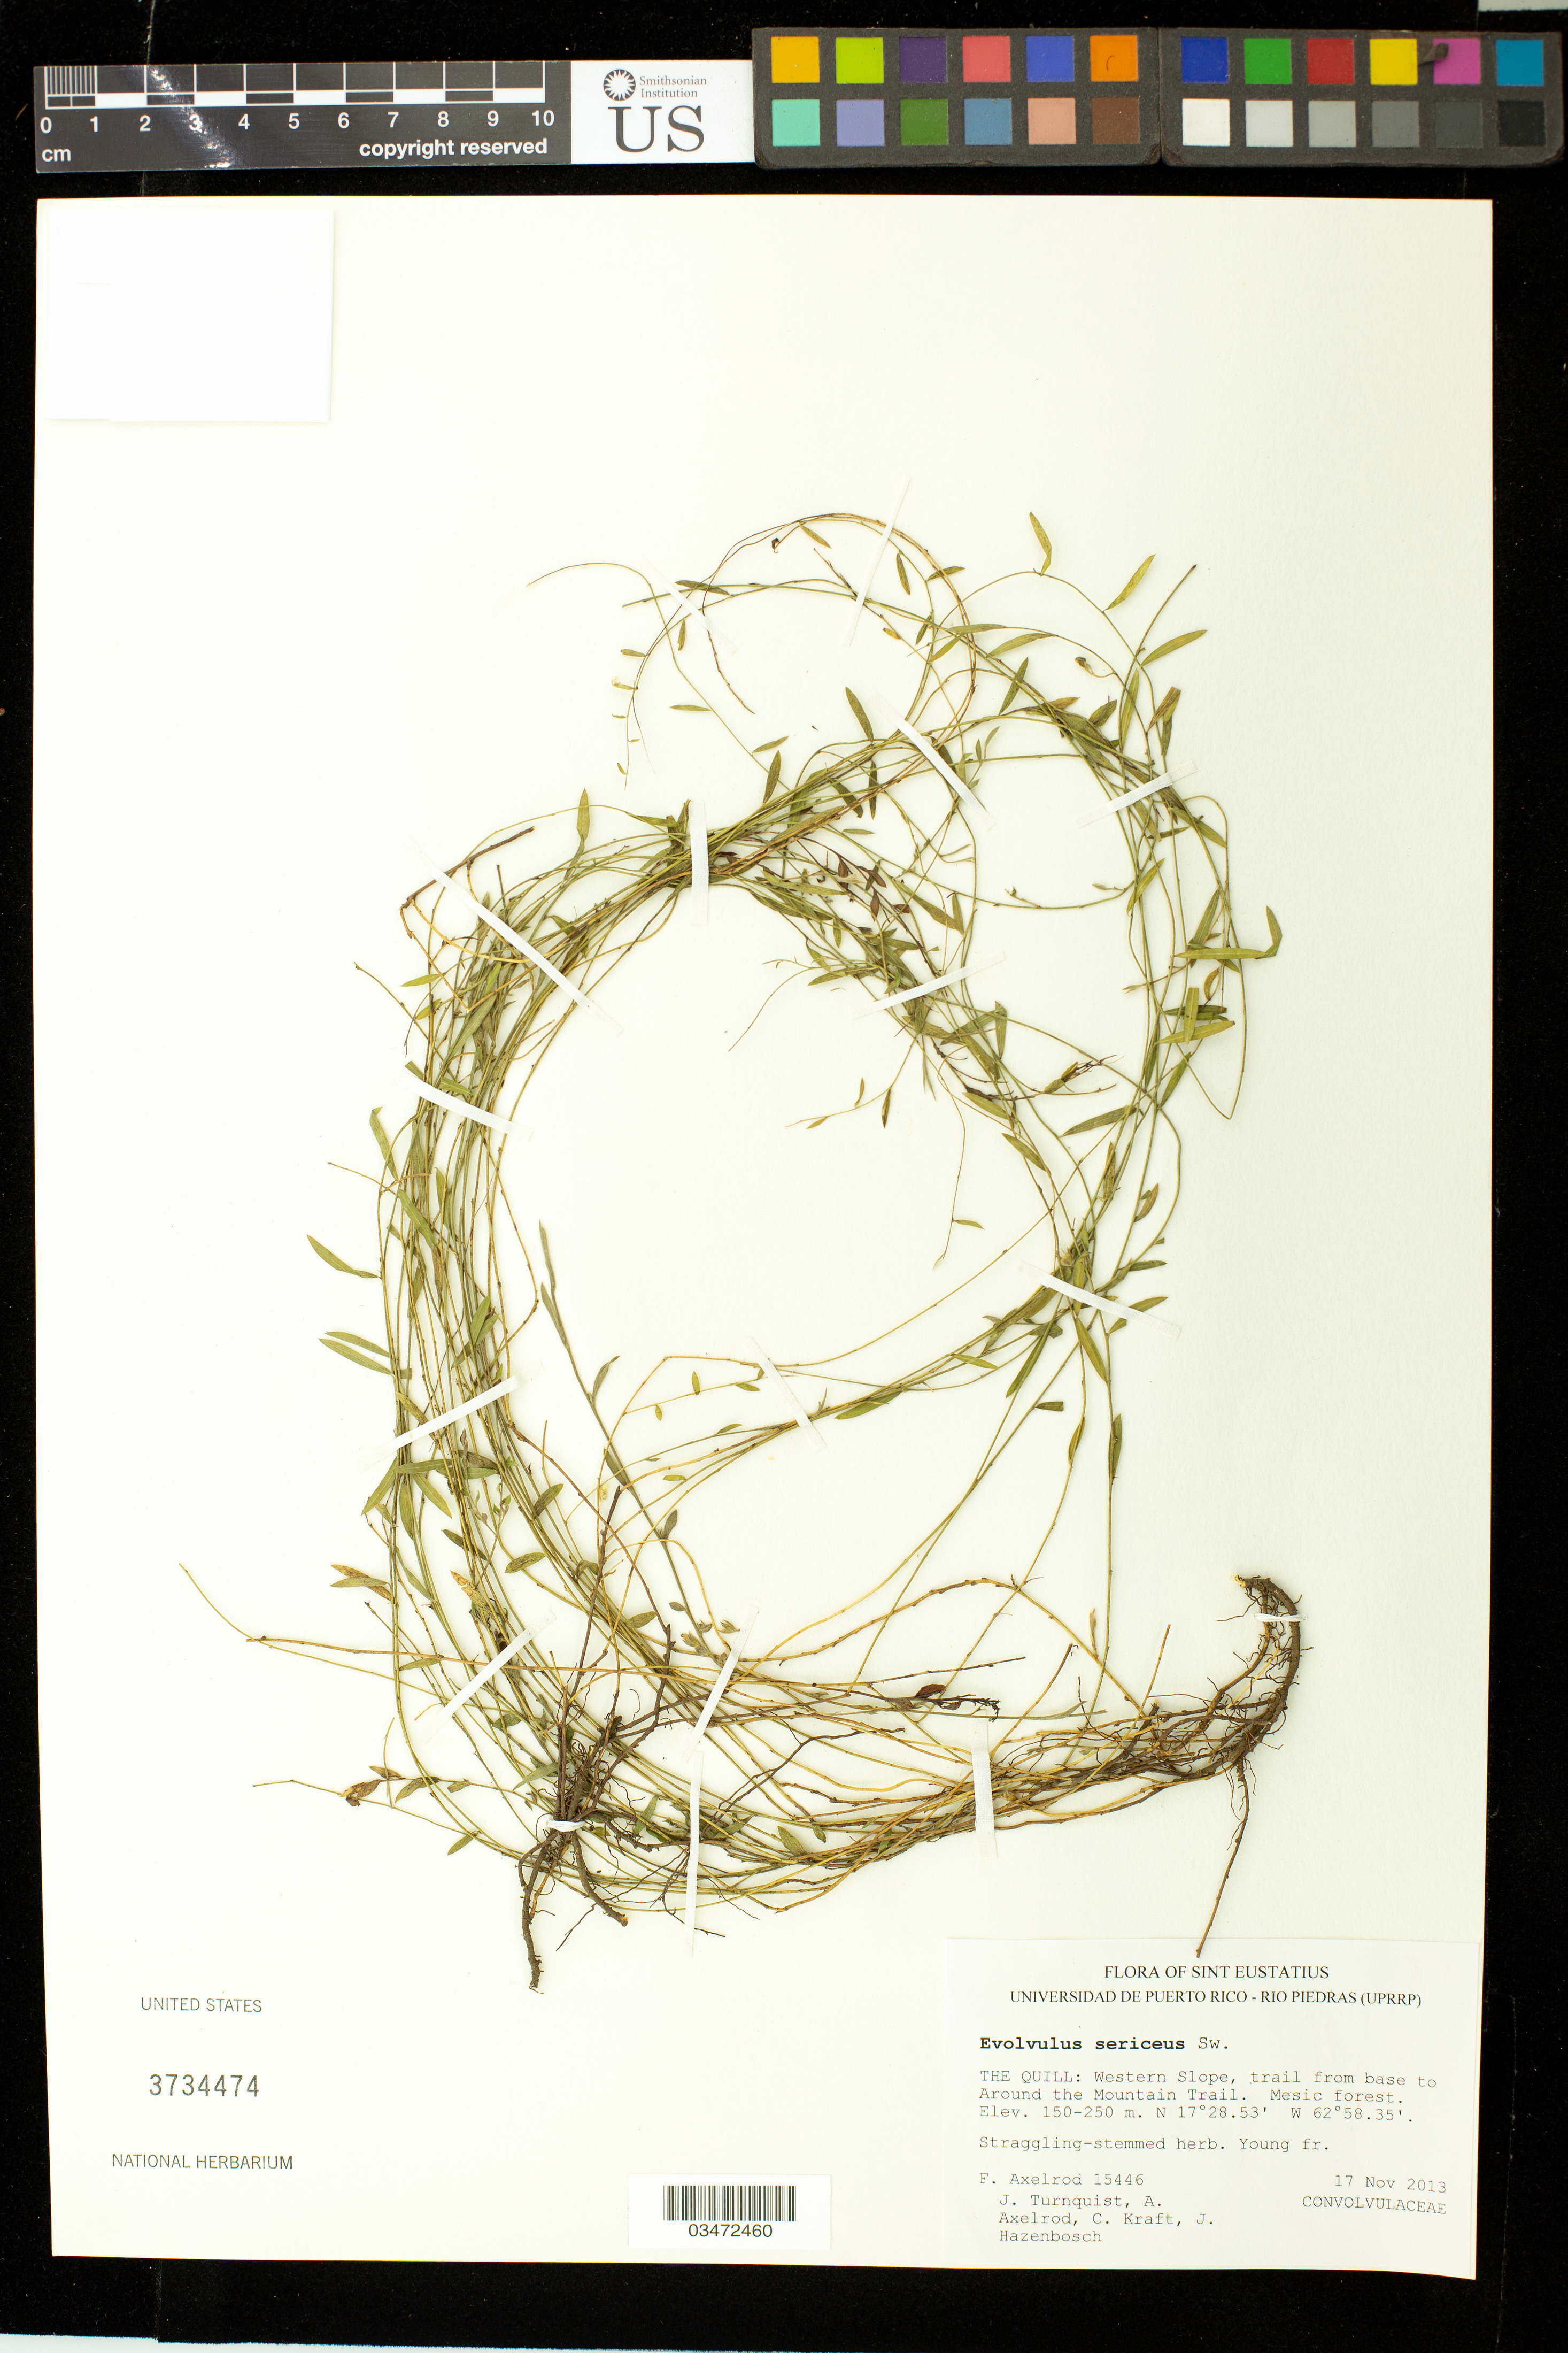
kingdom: Plantae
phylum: Tracheophyta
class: Magnoliopsida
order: Solanales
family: Convolvulaceae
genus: Evolvulus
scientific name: Evolvulus sericeus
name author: Sw.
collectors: F. S. Axelrod, J. Turnquist, A. Axelrod, C. Kraft & J. Hazenbosch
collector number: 15446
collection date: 2013-11-17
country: Netherlands Antilles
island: St. Eustatius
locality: The Quill. Western slope, trail from base to Around the Mountain Trail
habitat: Mesic forest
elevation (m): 150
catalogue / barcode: US 3734474